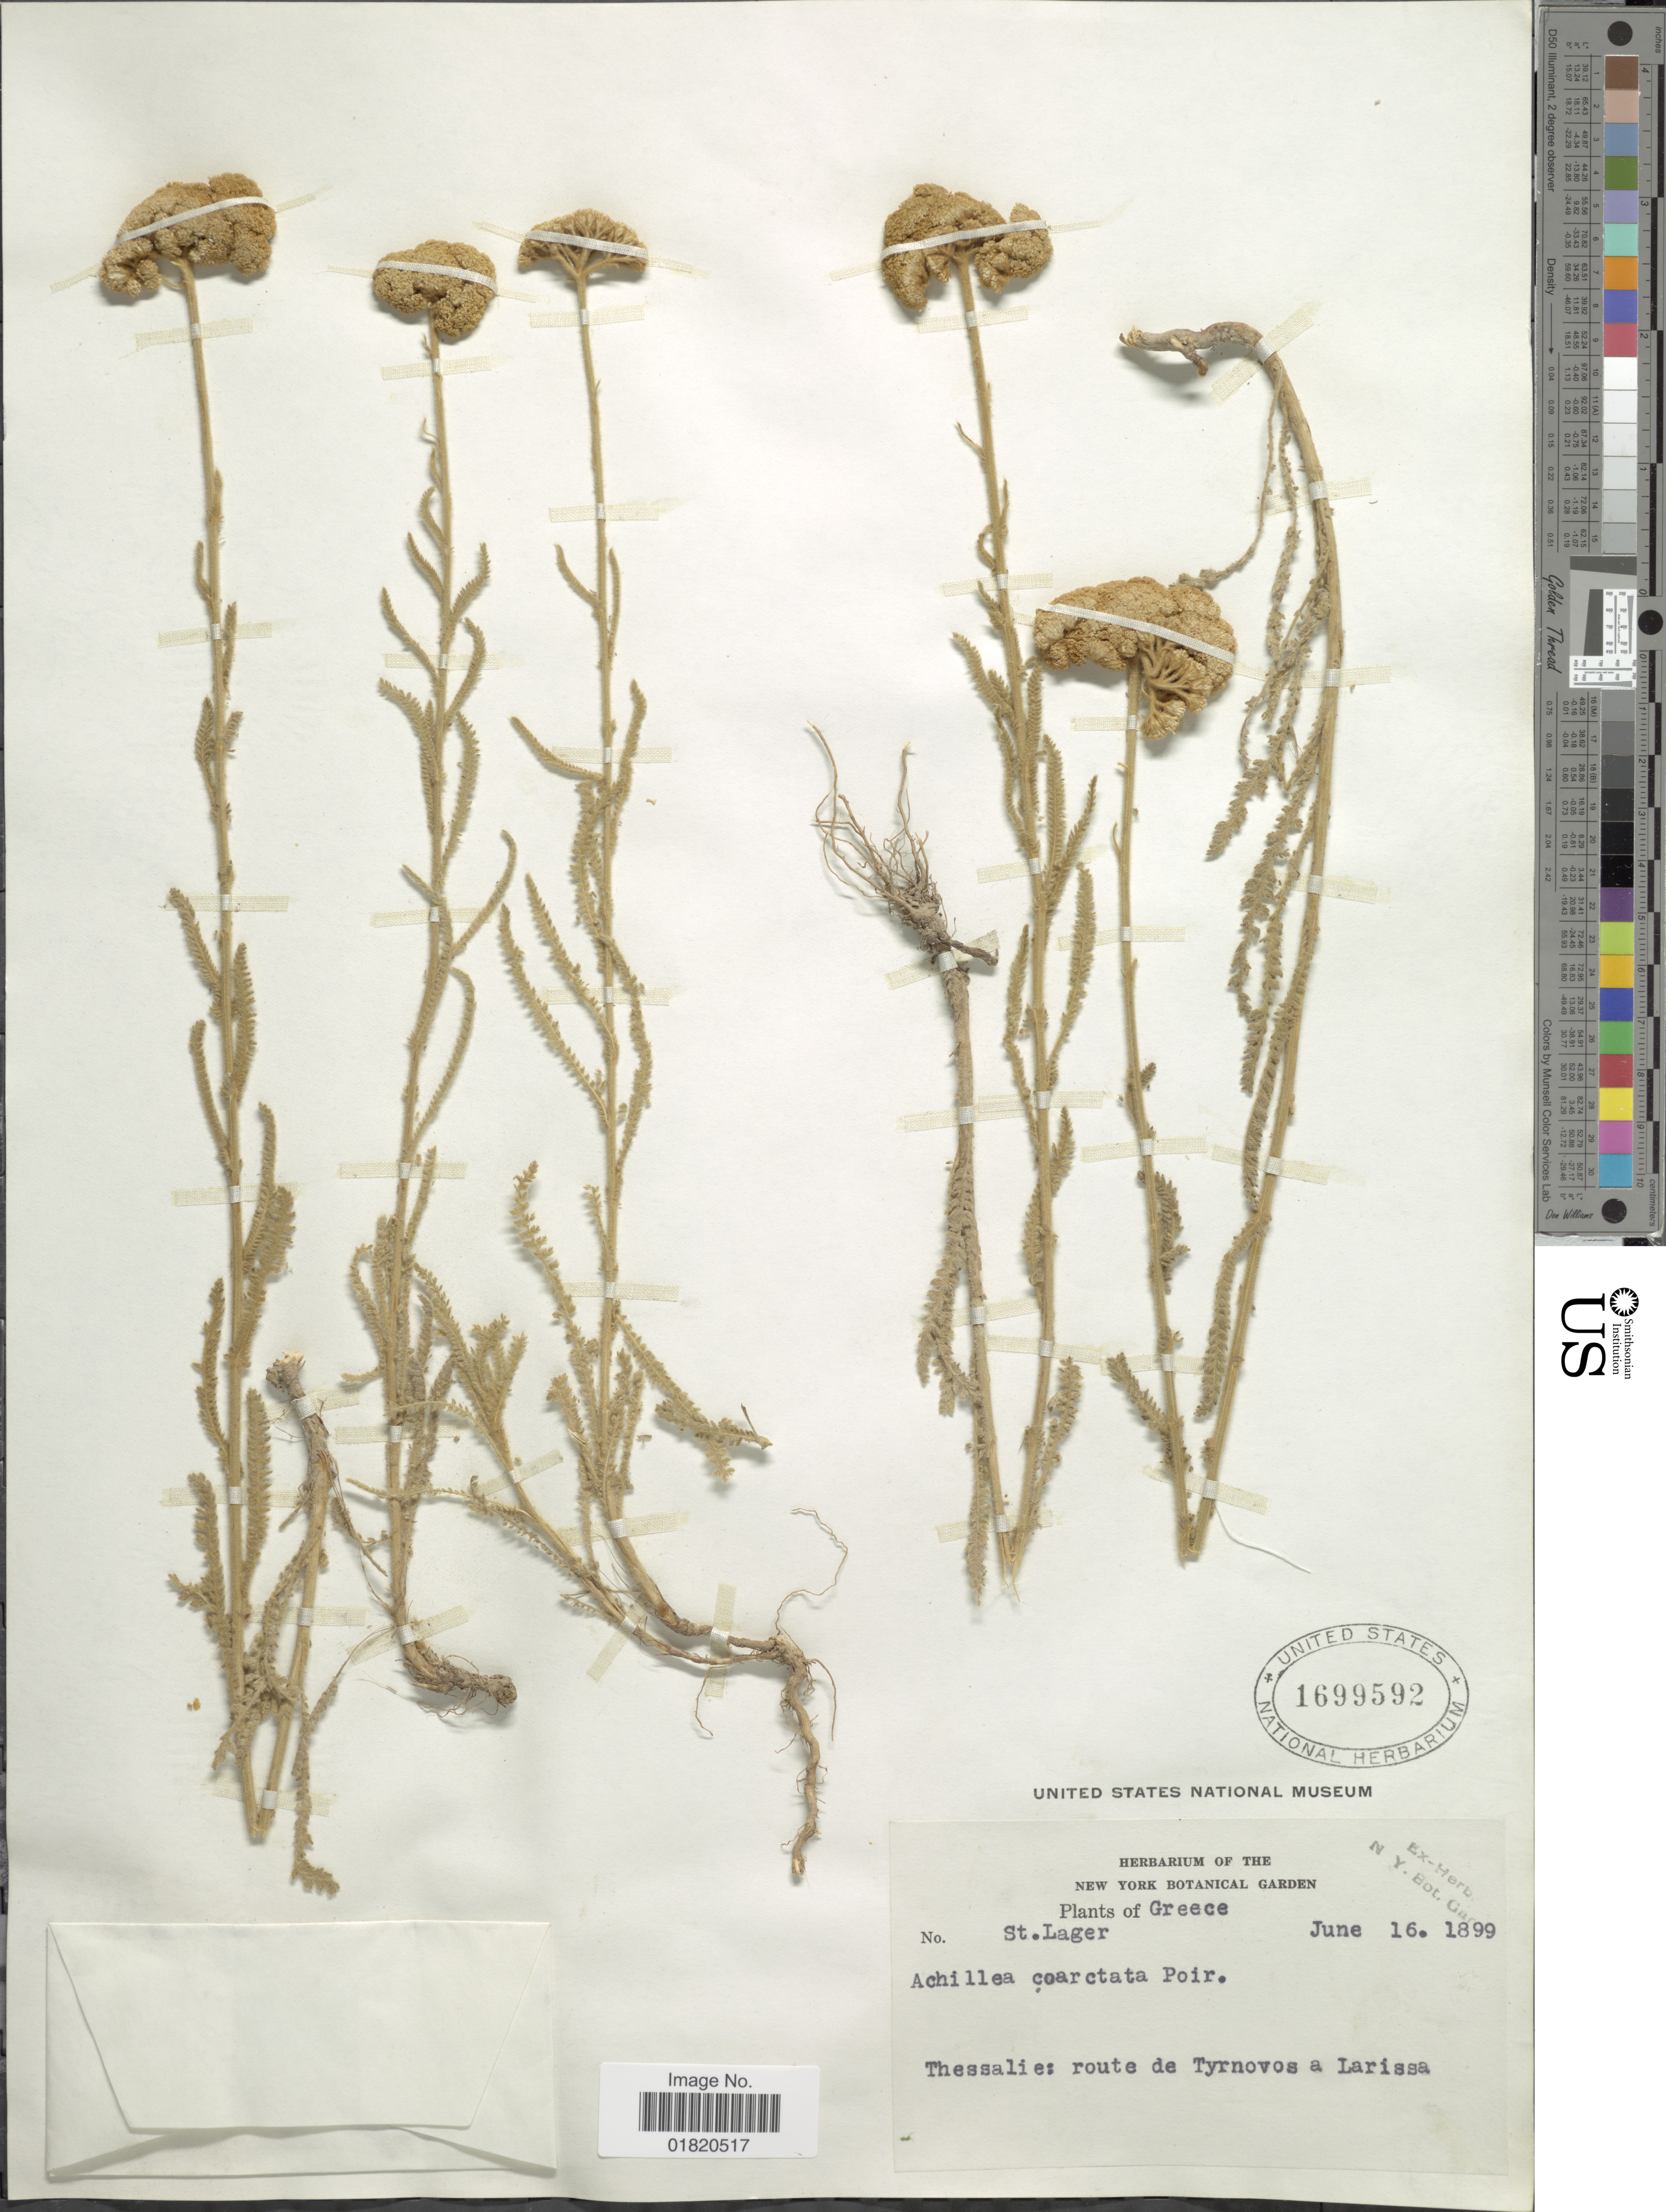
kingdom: Plantae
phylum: Tracheophyta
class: Magnoliopsida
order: Asterales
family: Asteraceae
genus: Achillea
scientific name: Achillea coarctata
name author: Poir.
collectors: -. St. Lager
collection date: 1899-06-16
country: Greece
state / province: Thessaly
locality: Route de Tyrnovos a Larissa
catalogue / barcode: US 1699592